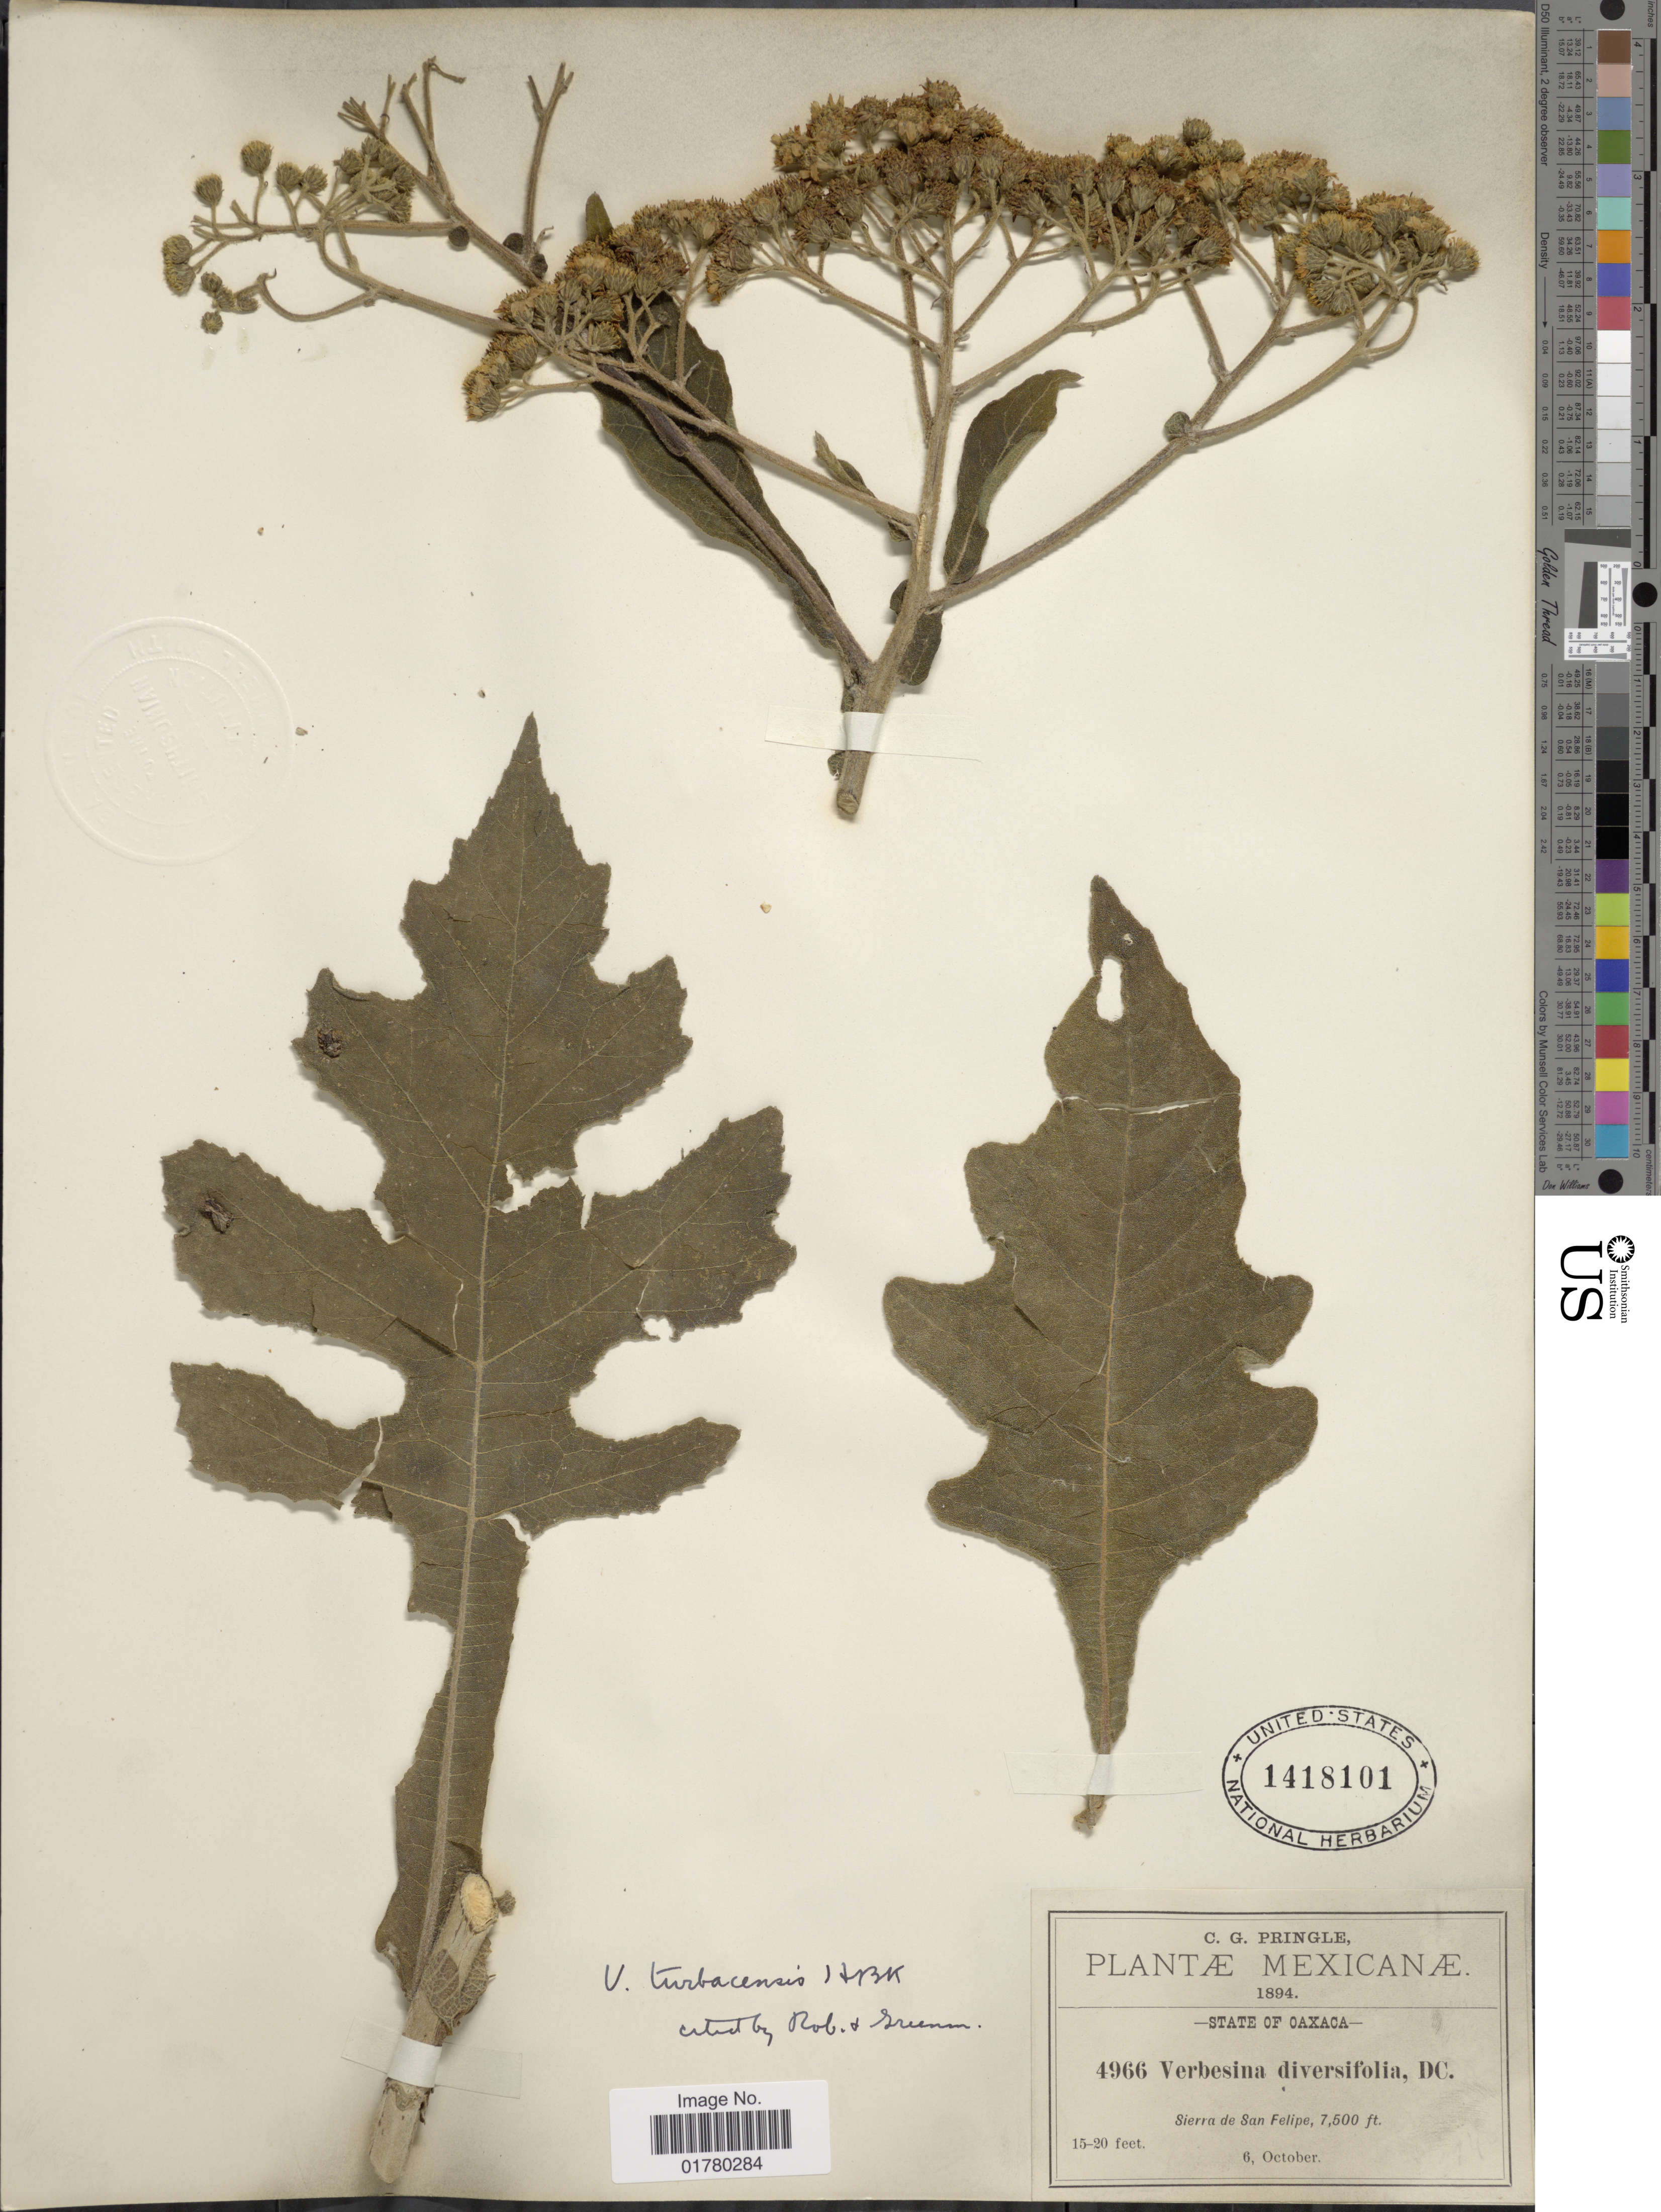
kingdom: Plantae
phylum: Tracheophyta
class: Magnoliopsida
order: Asterales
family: Asteraceae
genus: Verbesina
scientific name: Verbesina turbacensis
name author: Kunth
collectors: C. G. Pringle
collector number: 4966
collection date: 1894-10-06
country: Mexico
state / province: Oaxaca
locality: Sierra de San Felipe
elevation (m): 2286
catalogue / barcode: US 1418101